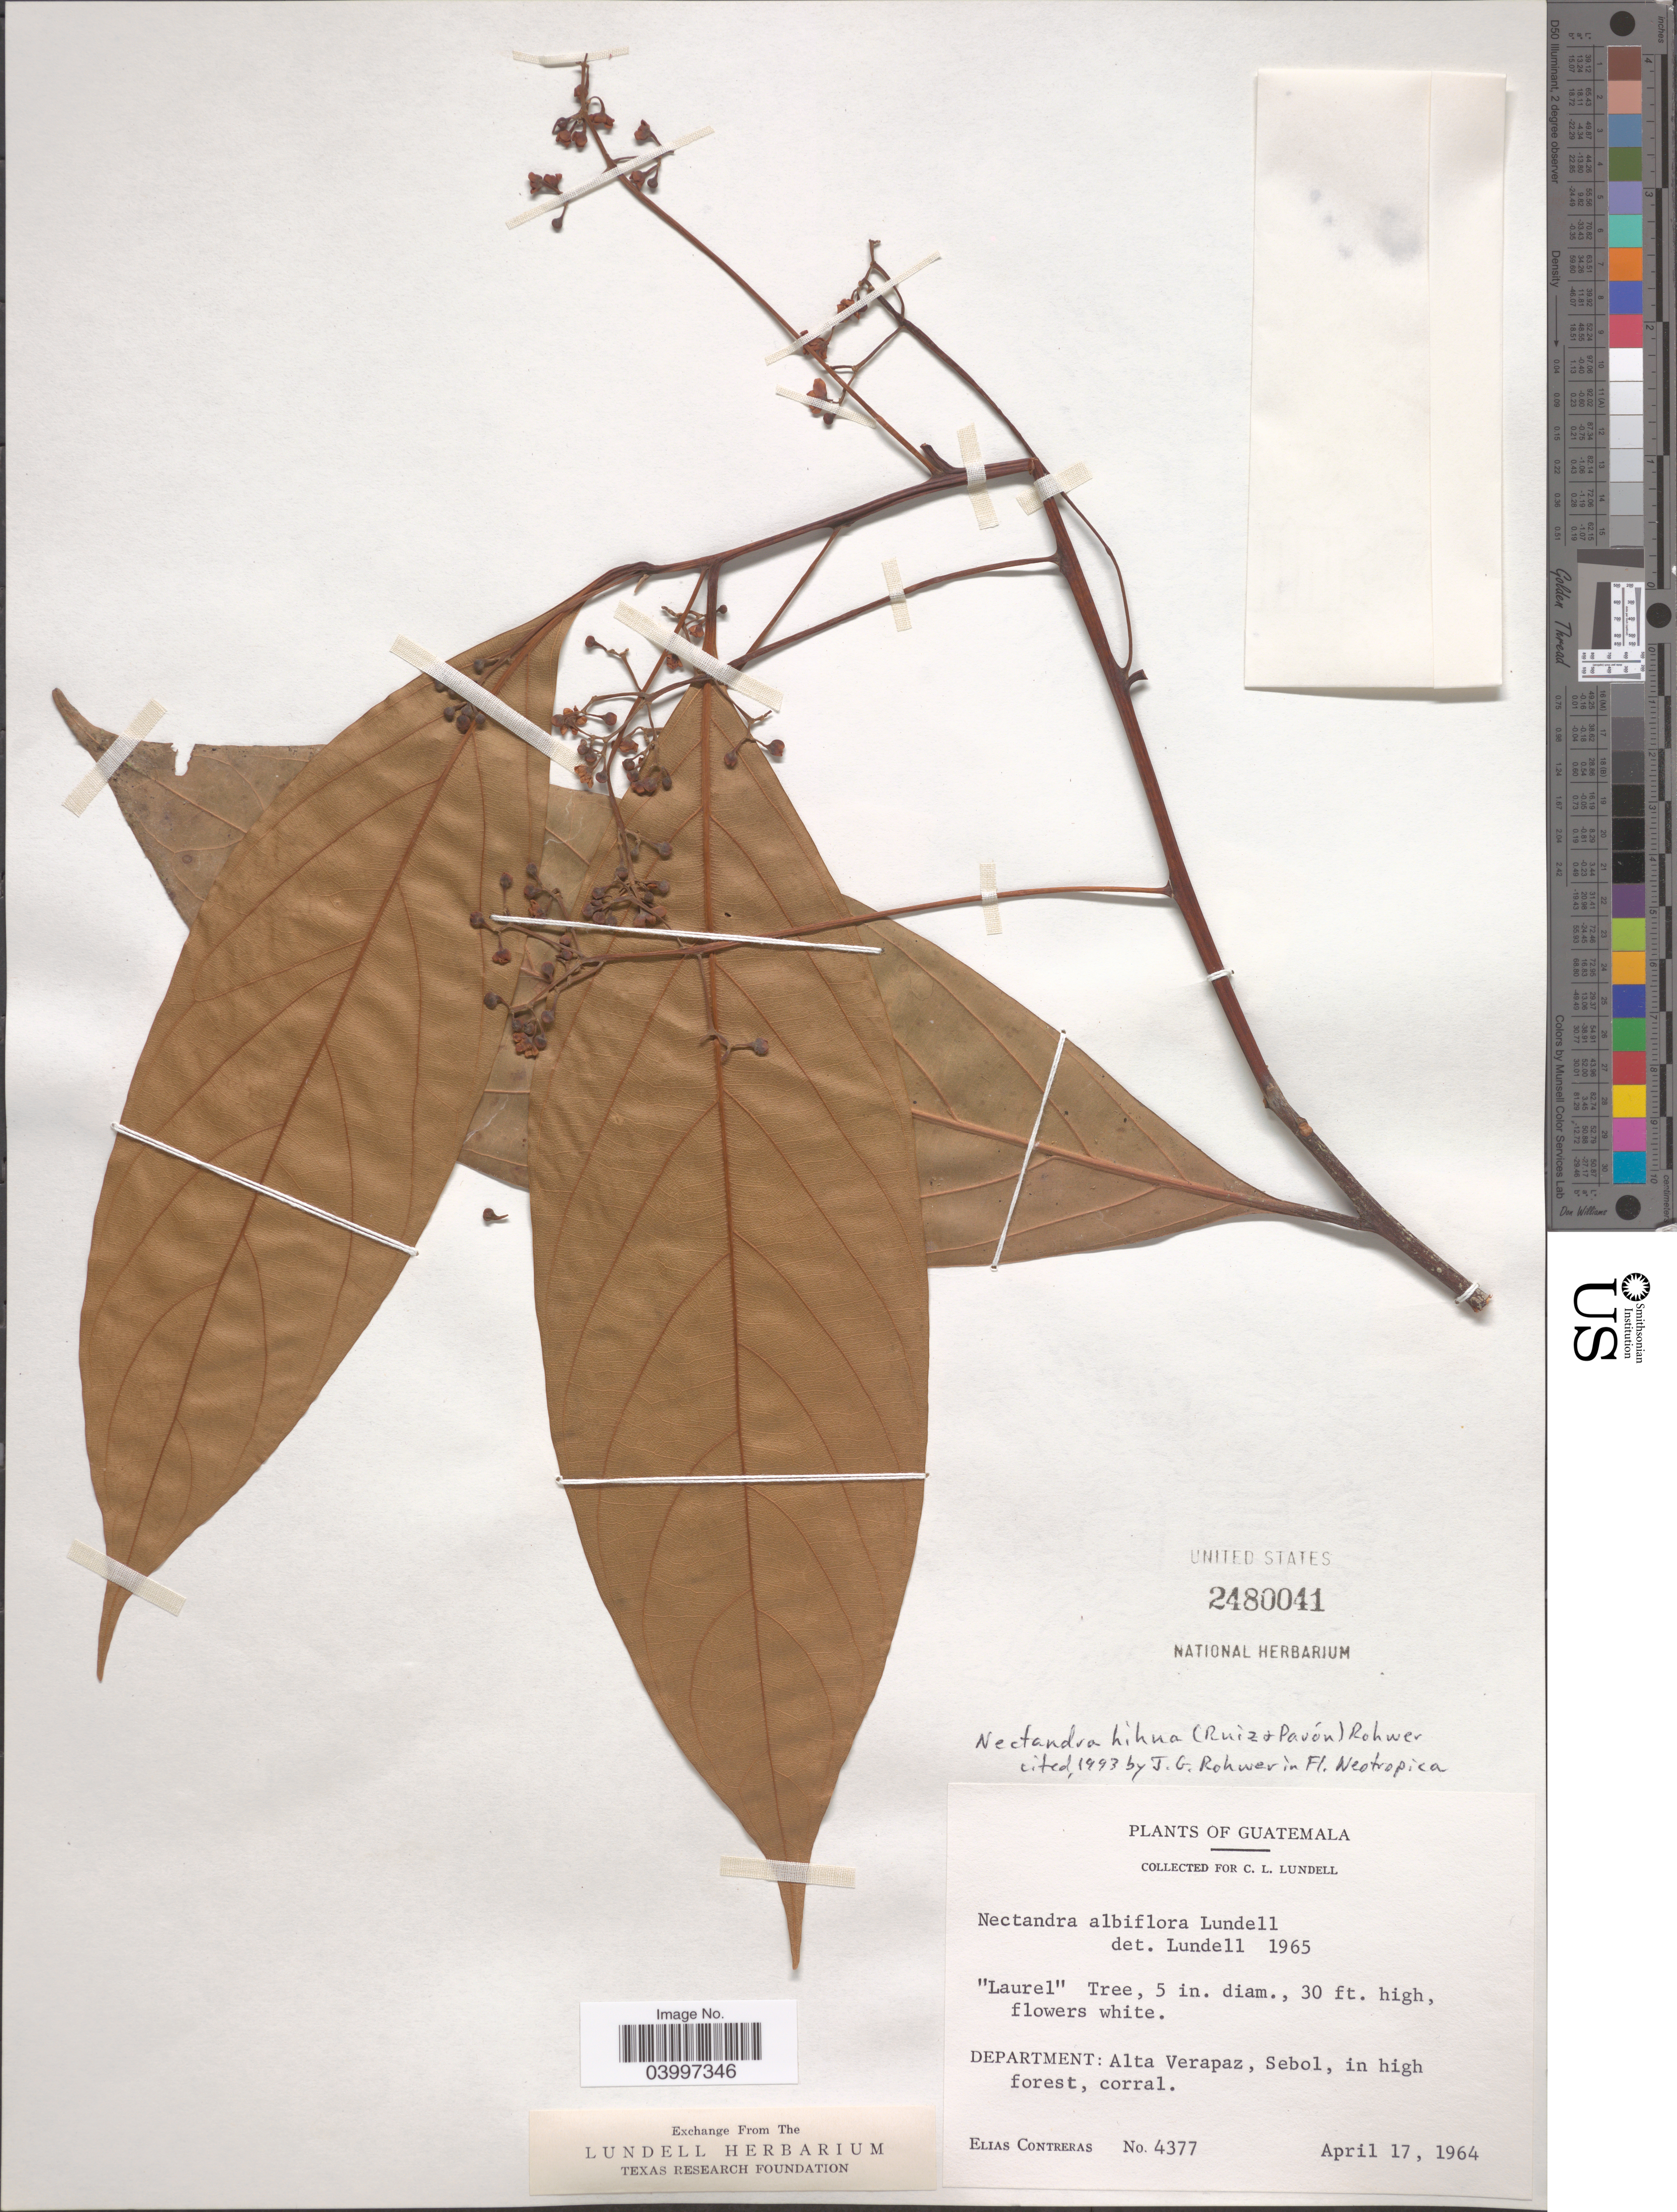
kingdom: Plantae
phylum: Tracheophyta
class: Magnoliopsida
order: Laurales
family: Lauraceae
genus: Nectandra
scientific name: Nectandra hihua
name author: (Ruiz & Pav.) Rohwer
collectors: E. Contreras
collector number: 4377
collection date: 1964-04-17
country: Guatemala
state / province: Alta Verapaz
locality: Department: Alta Verapaz, Sebol.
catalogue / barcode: US 2480041